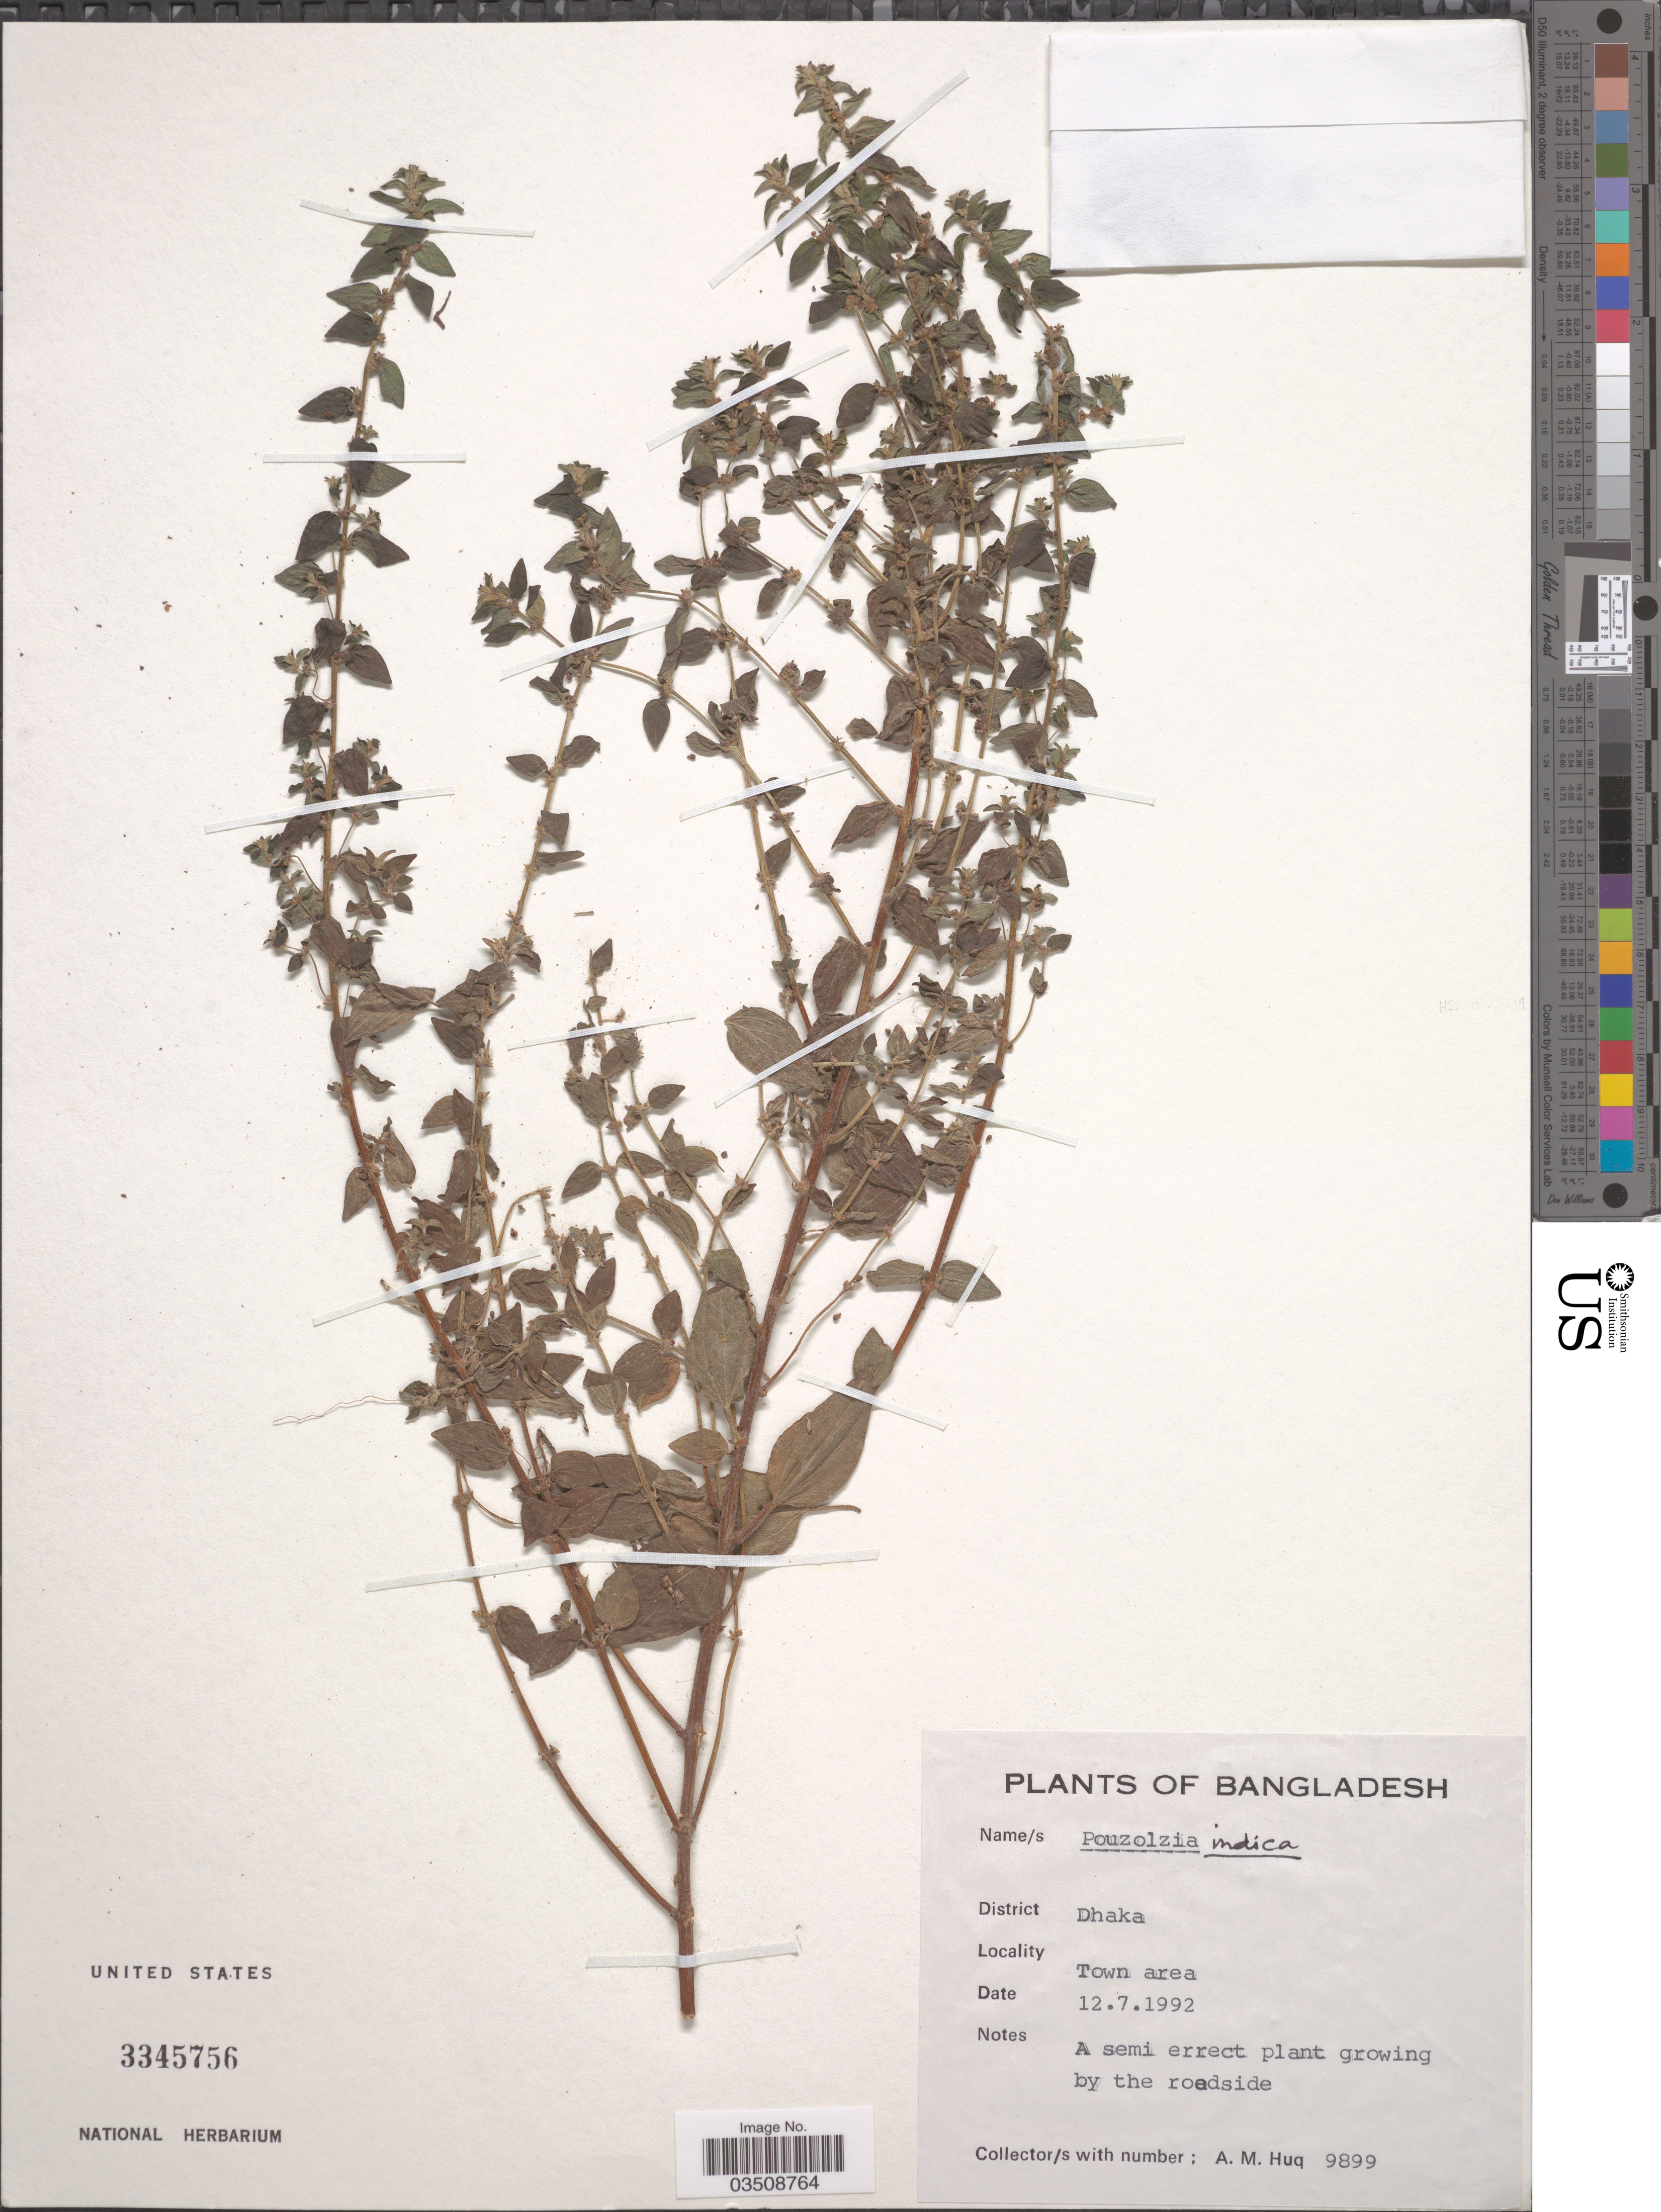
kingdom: Plantae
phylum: Tracheophyta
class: Magnoliopsida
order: Rosales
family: Urticaceae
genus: Pouzolzia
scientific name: Pouzolzia zeylanica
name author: (L.) Benn.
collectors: A. M. Huq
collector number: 9899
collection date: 1922-07-12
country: Bangladesh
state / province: Dhaka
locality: District Dhaka. Town area.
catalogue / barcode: US 3345756